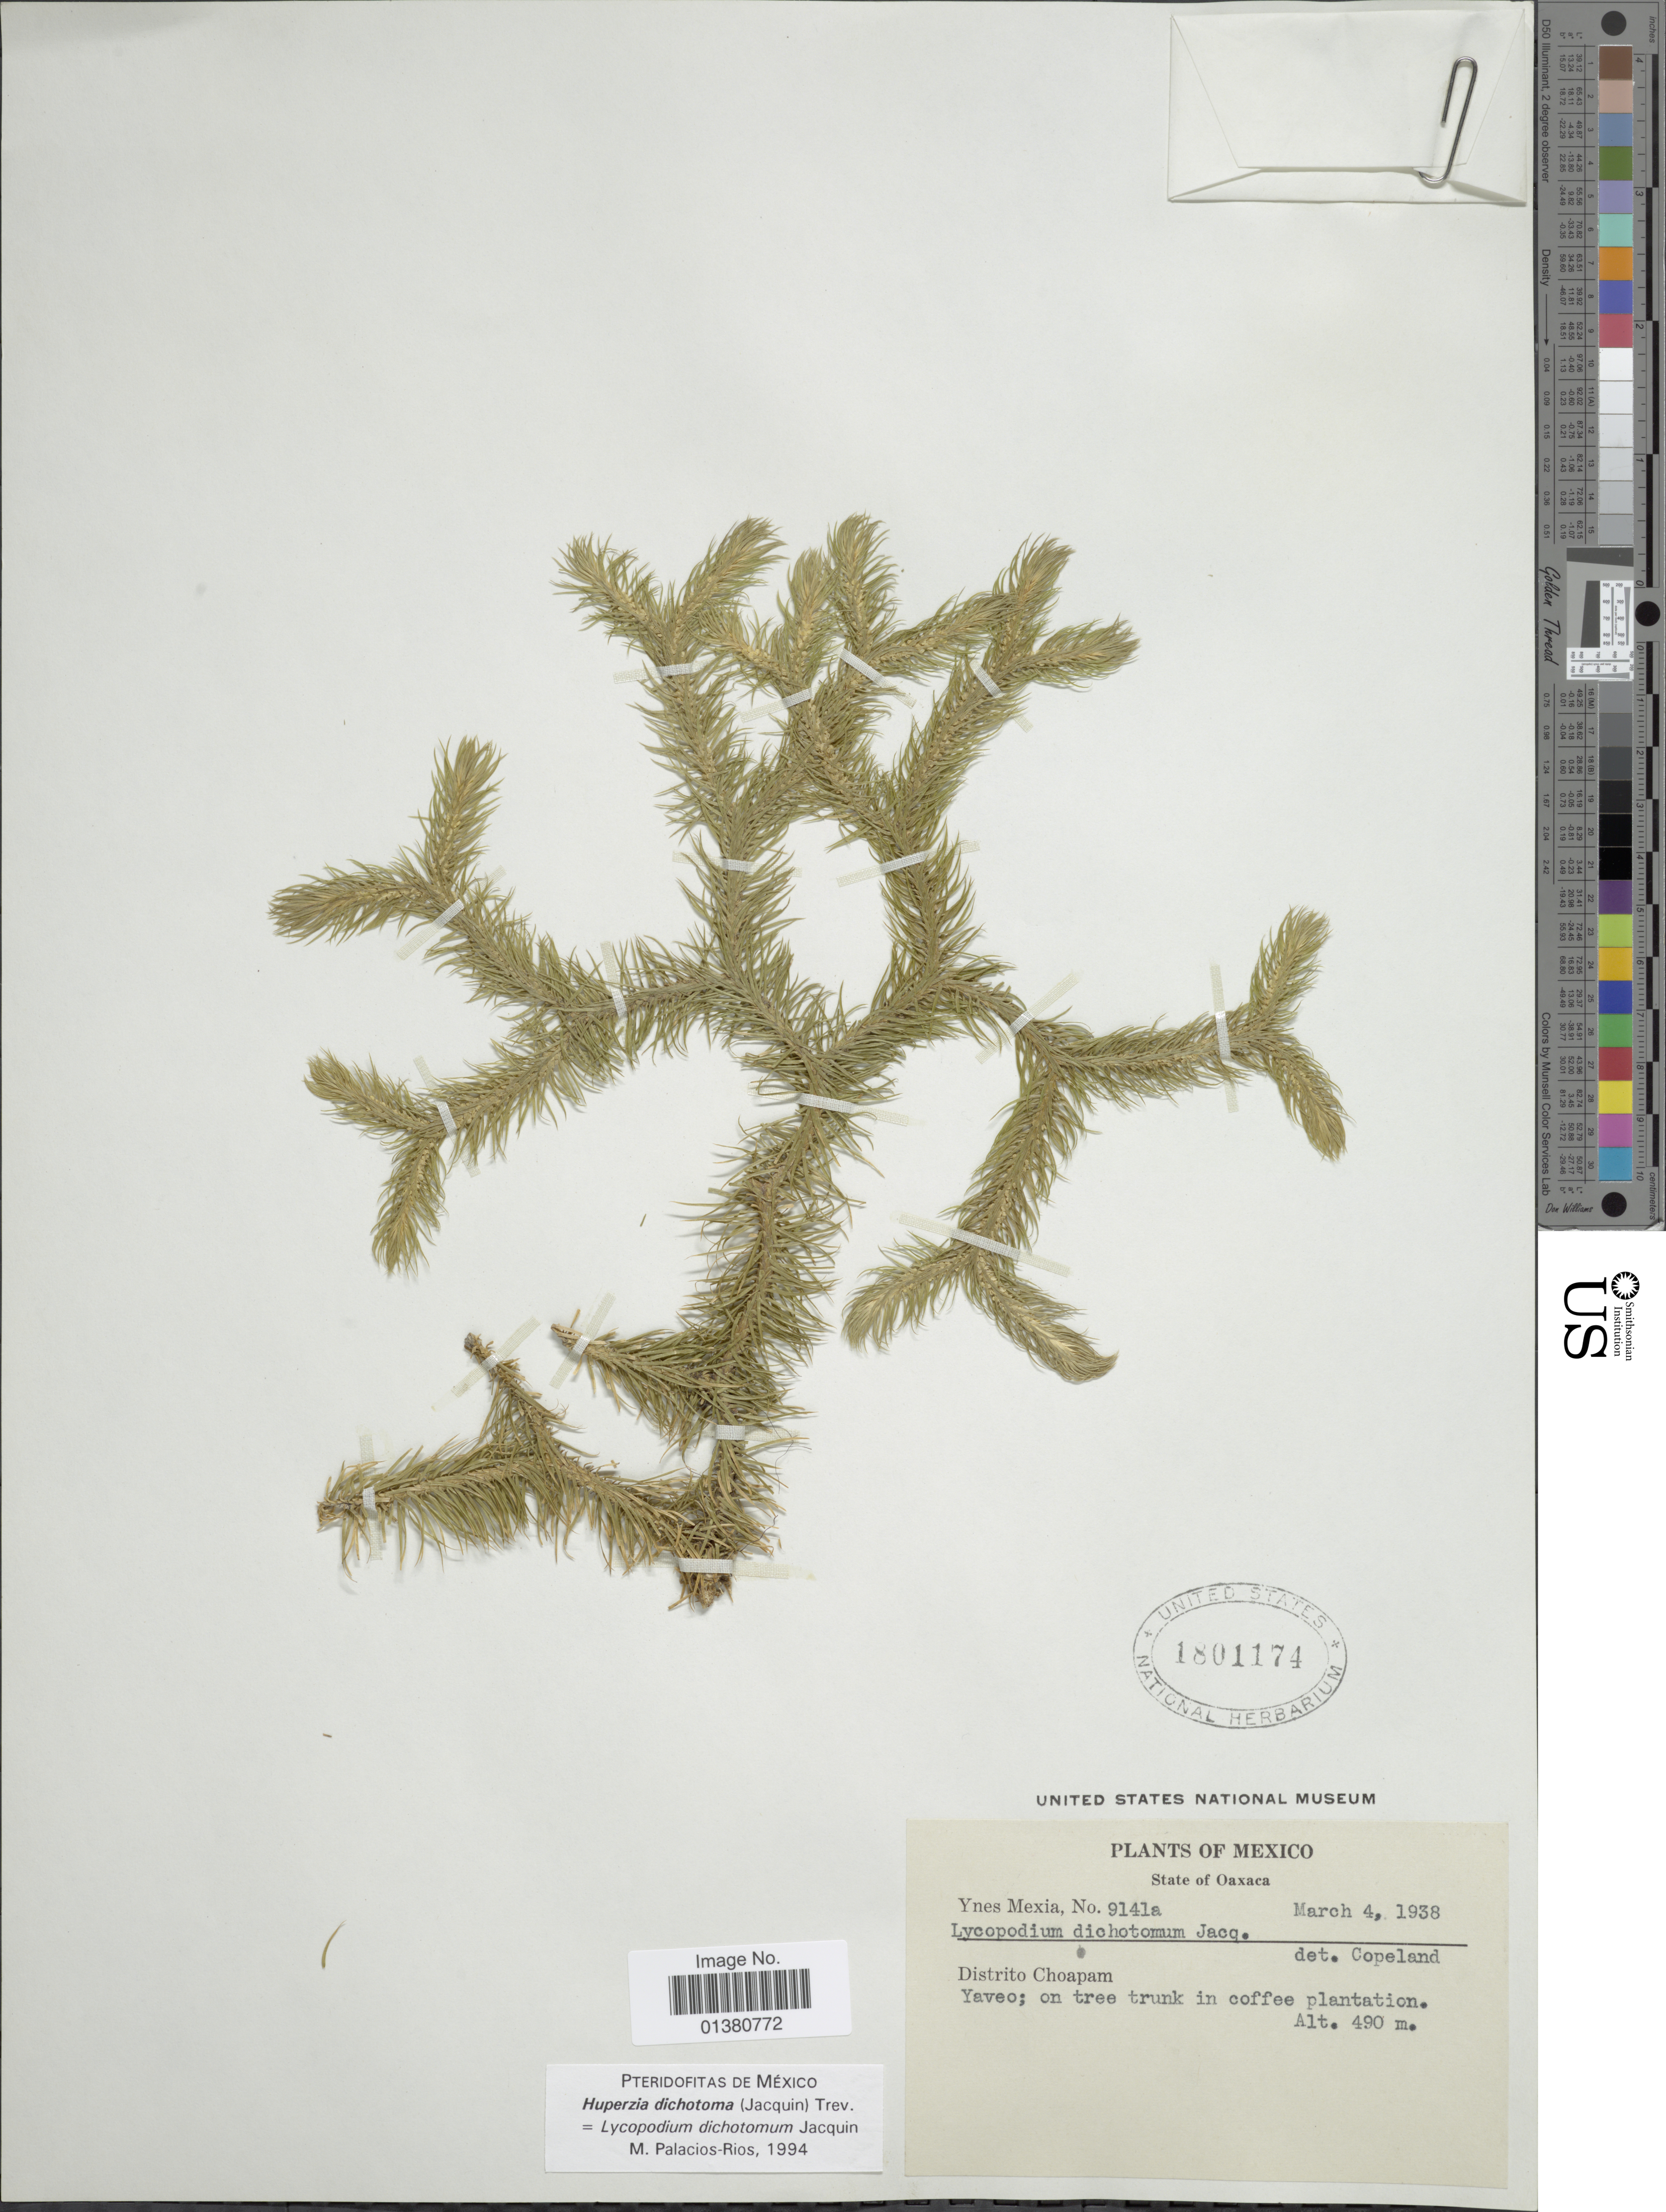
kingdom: Plantae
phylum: Tracheophyta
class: Lycopodiopsida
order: Lycopodiales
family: Lycopodiaceae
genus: Phlegmariurus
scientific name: Phlegmariurus dichotomus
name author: (Jacq.) W.H. Wagner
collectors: Y. Mexia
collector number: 9141a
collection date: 1938-03-04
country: Mexico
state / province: Oaxaca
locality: Distrito Choapman, Yaveo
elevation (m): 490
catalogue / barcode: US 1801174